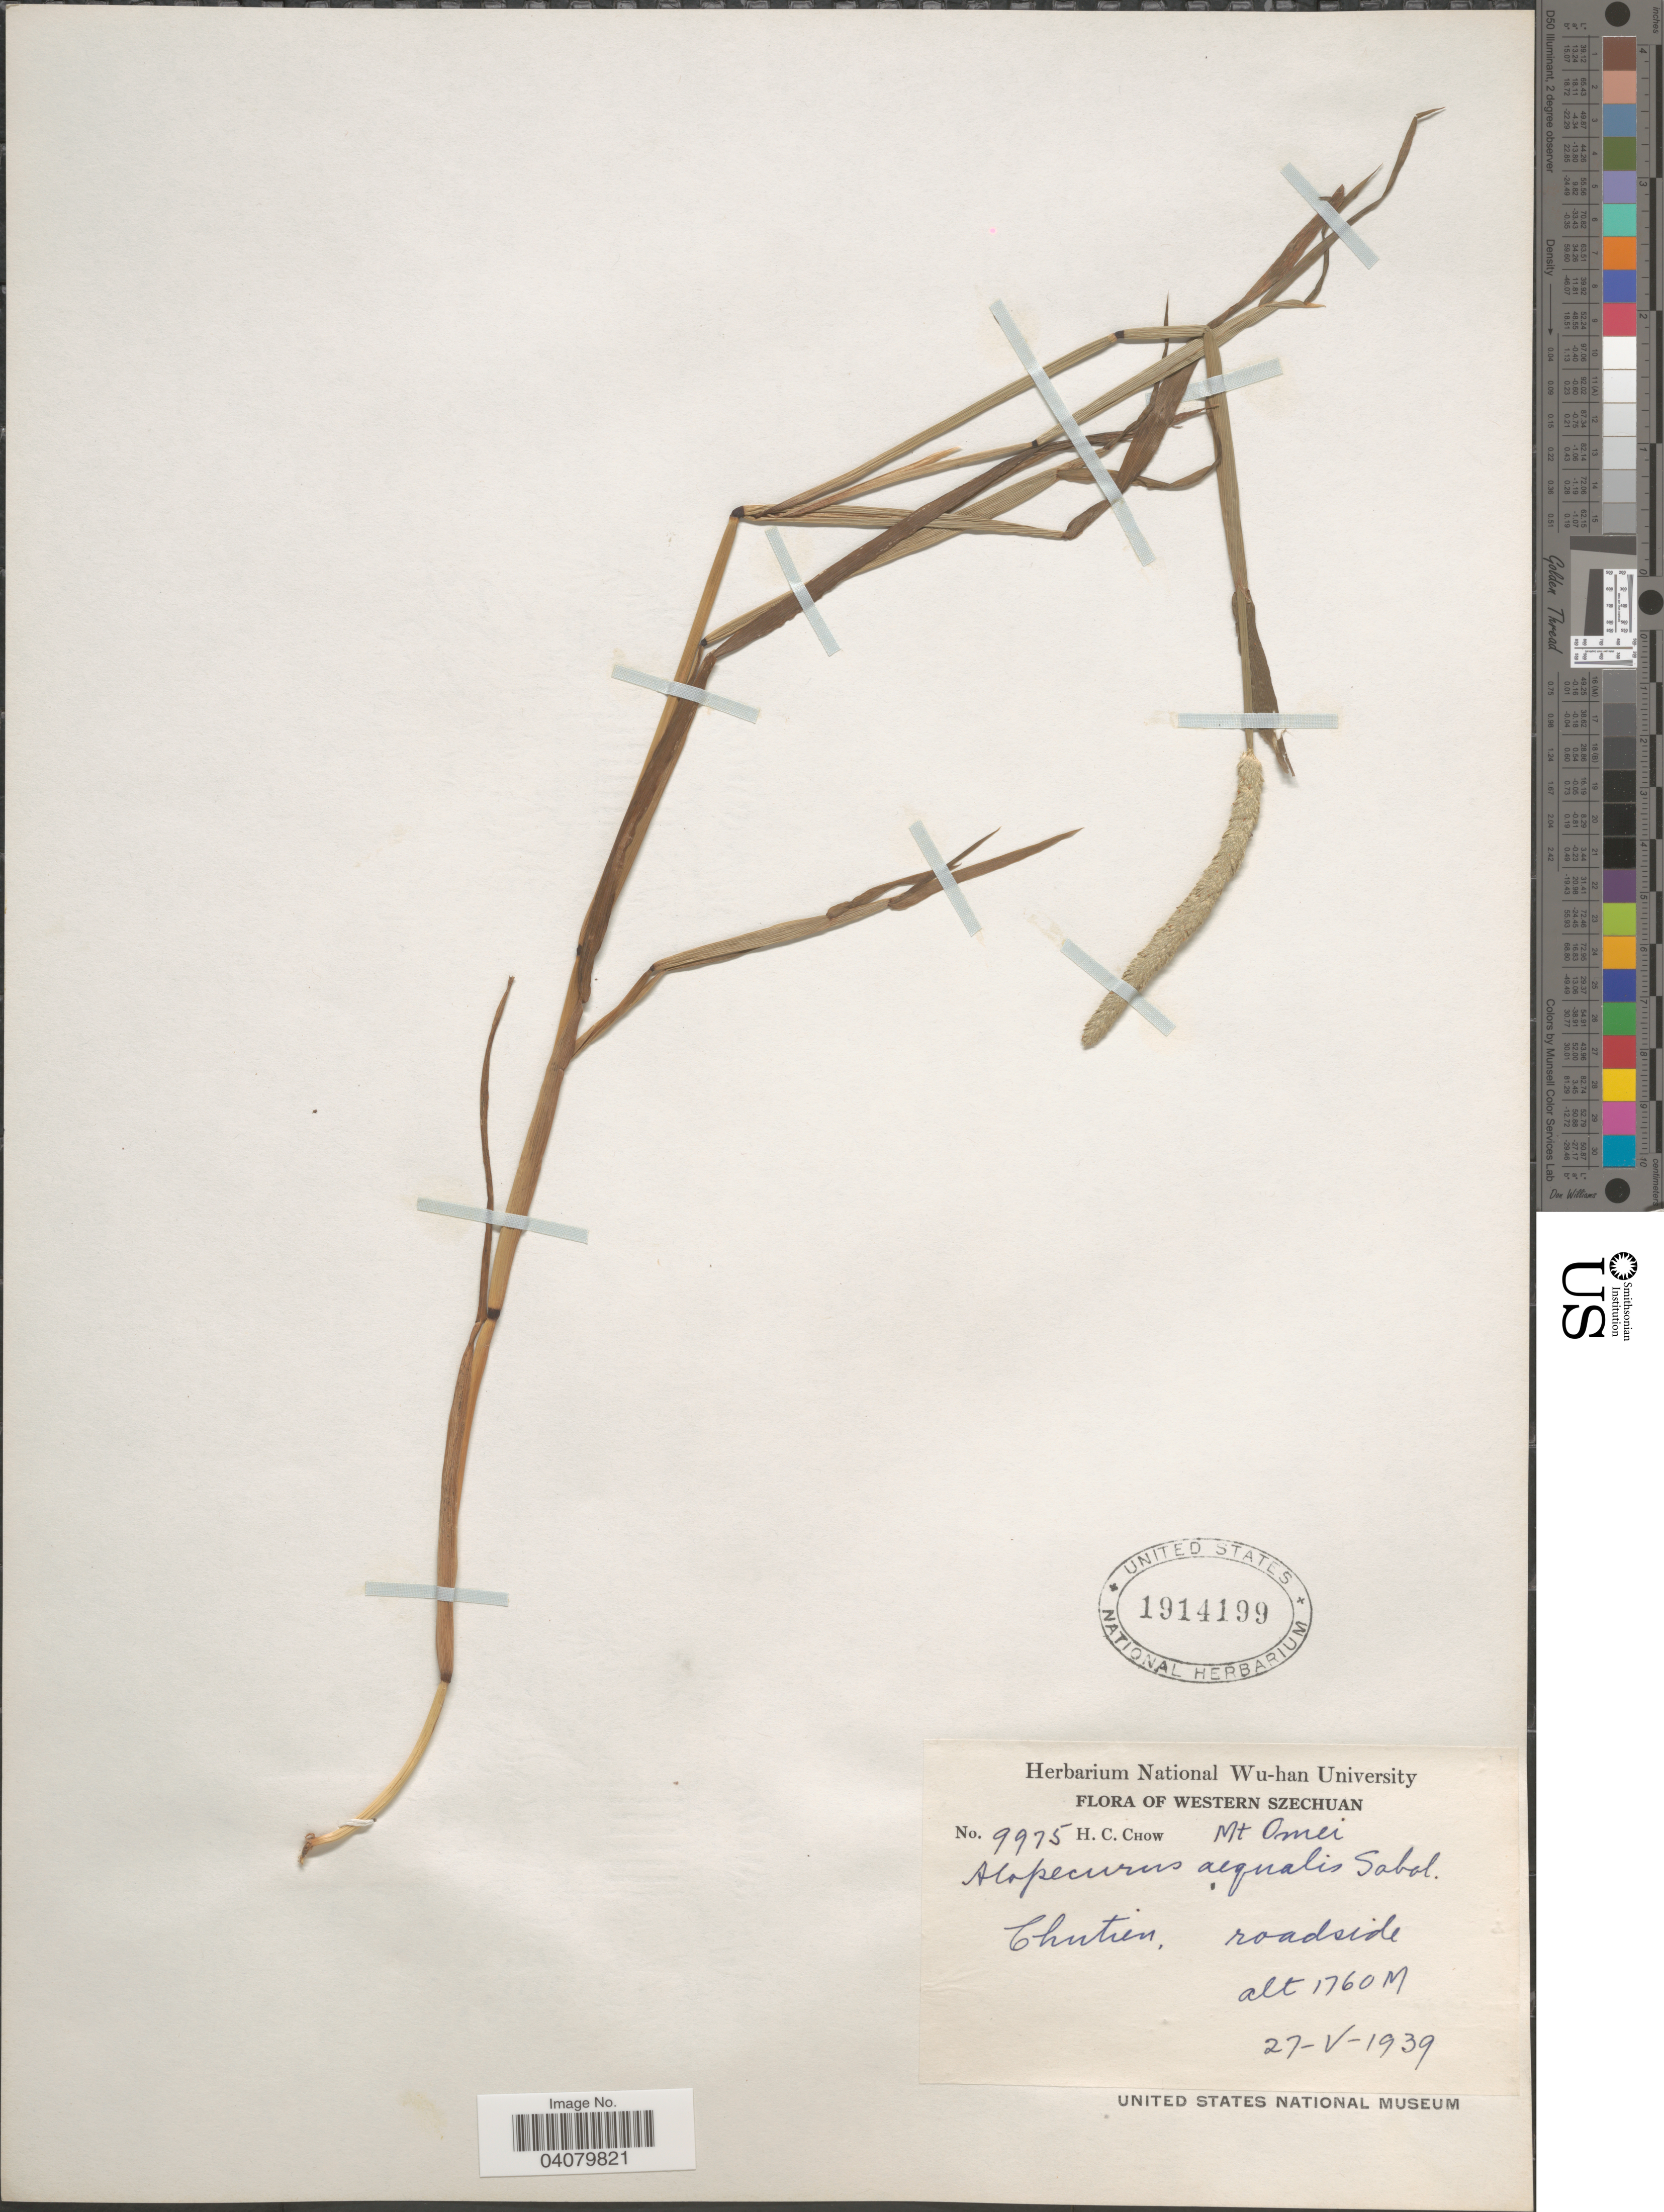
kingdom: Plantae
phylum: Tracheophyta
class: Liliopsida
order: Poales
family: Poaceae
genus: Alopecurus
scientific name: Alopecurus aequalis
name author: Sobol.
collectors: H. Chow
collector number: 9975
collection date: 1939-05-27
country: China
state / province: Sichuan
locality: Western Szechuan. Mt. Omei. Chutien, roadside.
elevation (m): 1760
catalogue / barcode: US 1914199